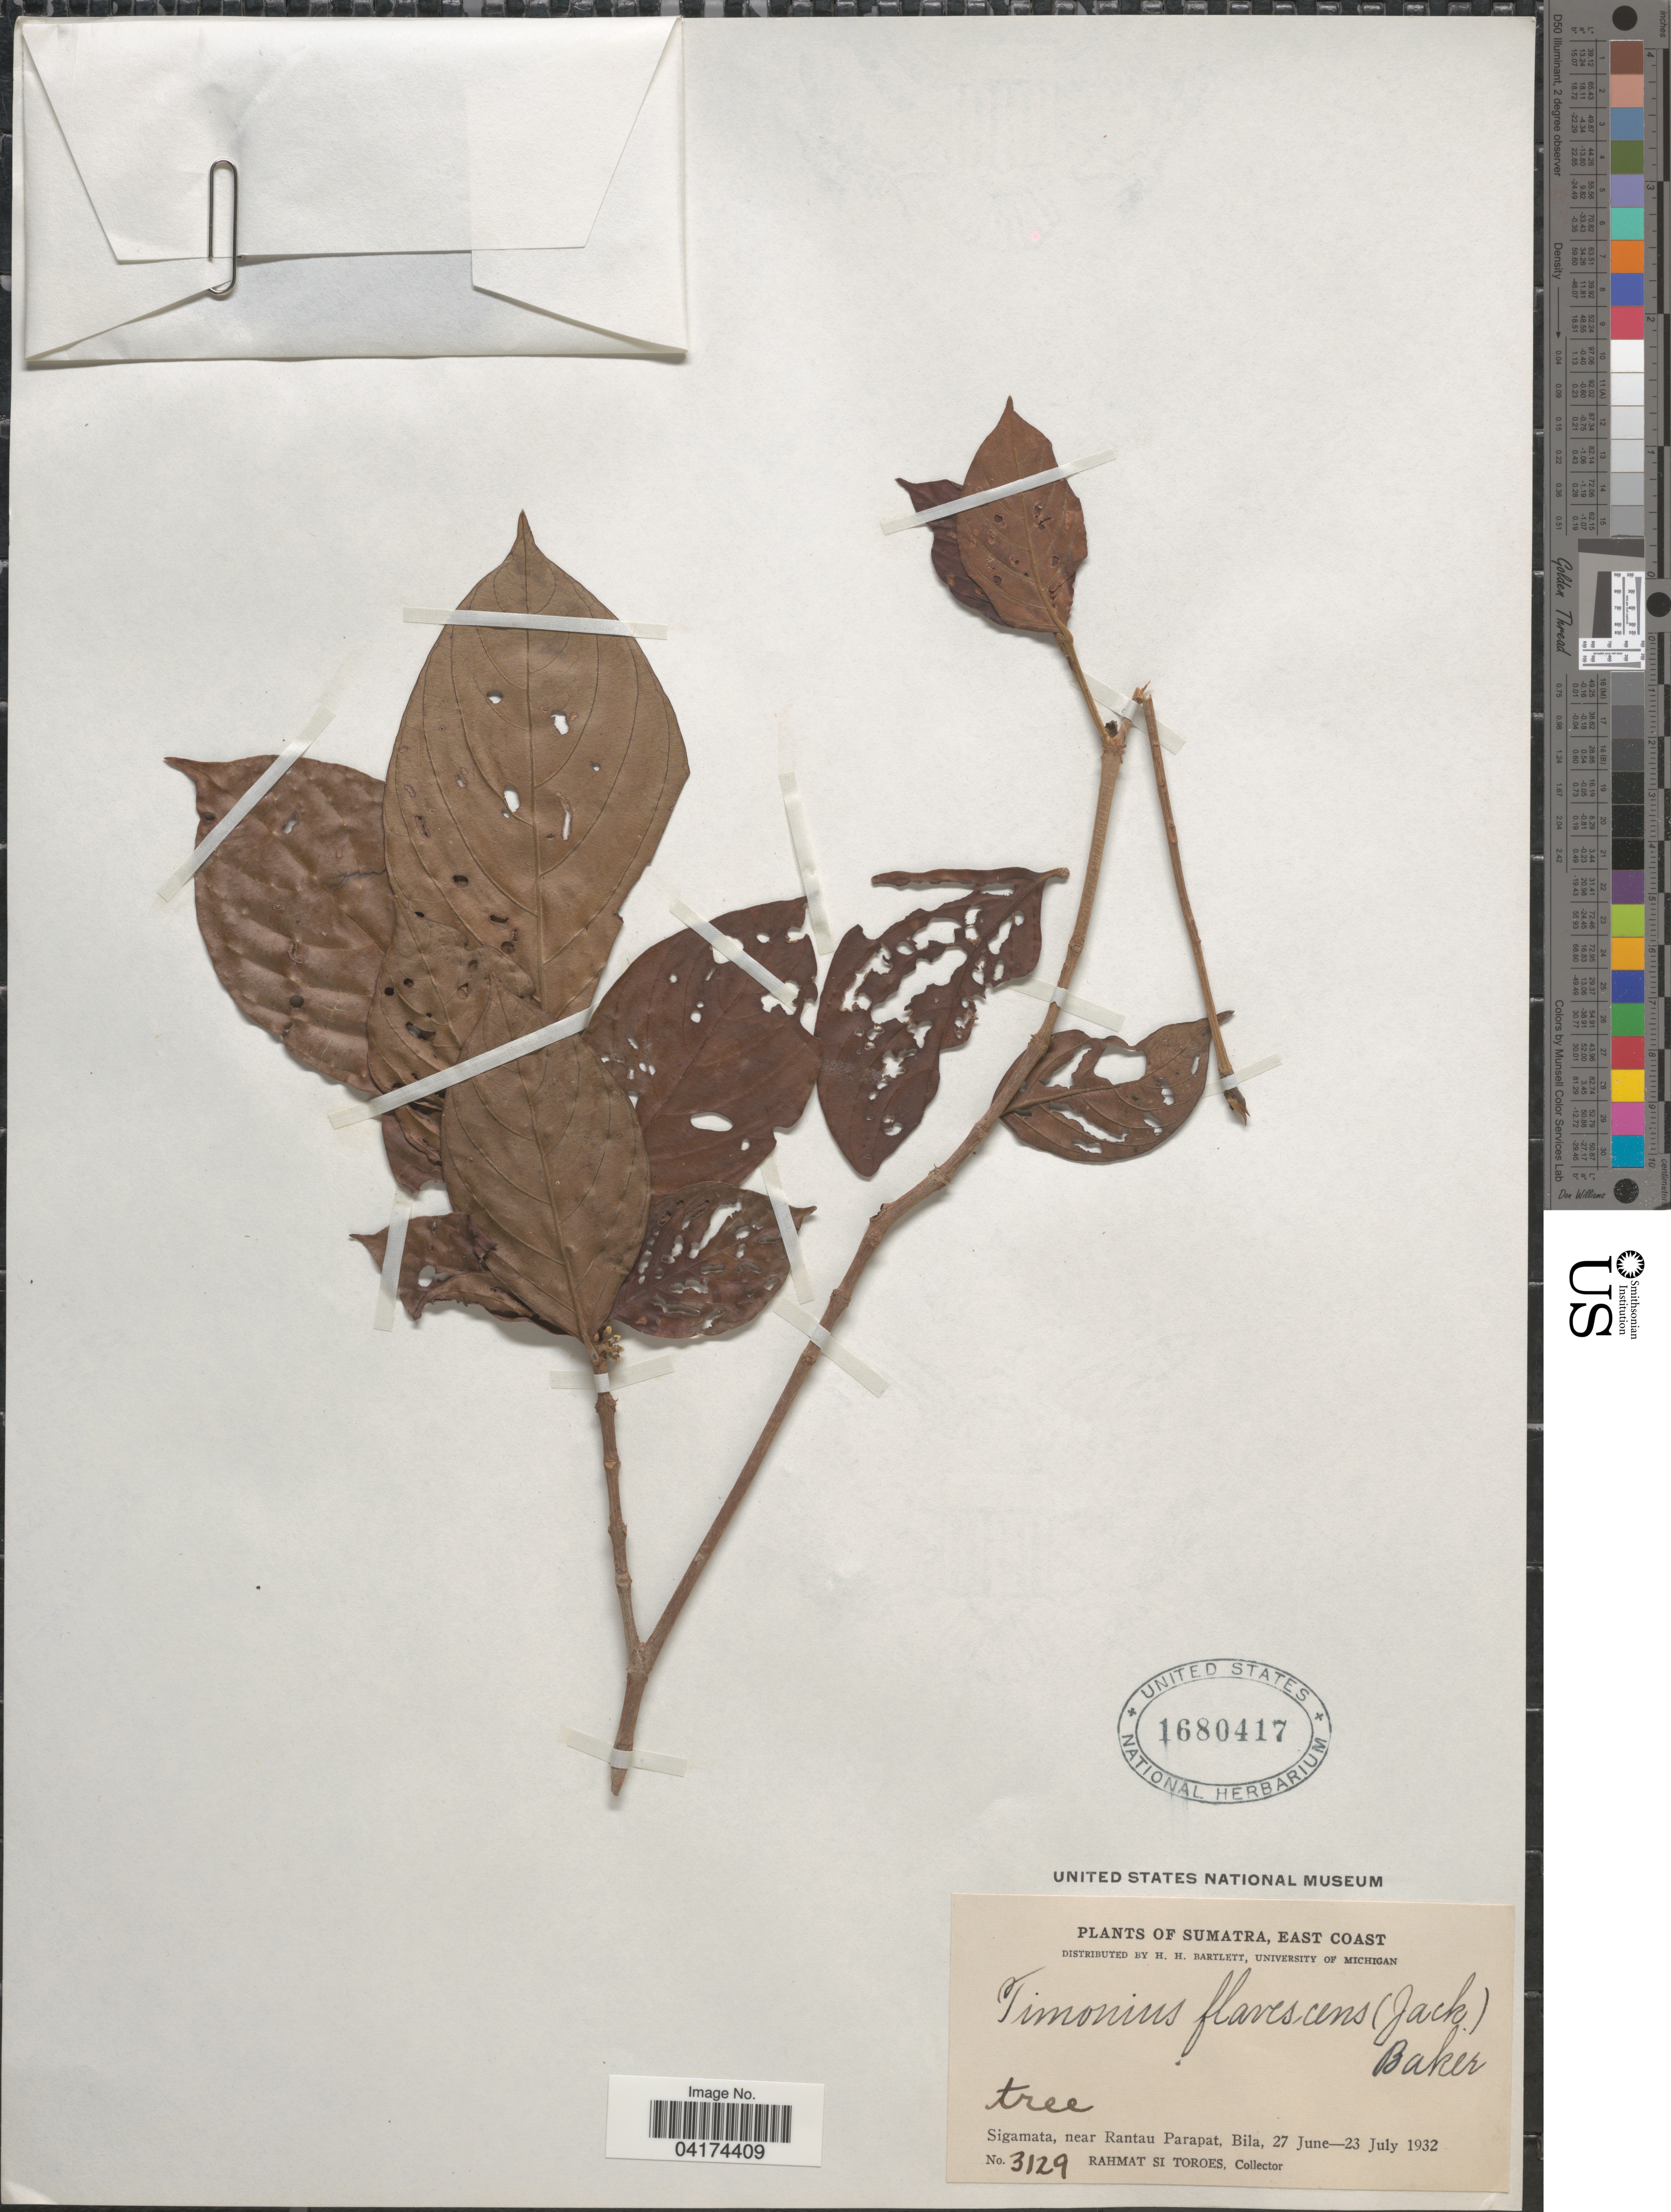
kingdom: Plantae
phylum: Tracheophyta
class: Magnoliopsida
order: Gentianales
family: Rubiaceae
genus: Timonius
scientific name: Timonius flavescens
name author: (Jack) Baker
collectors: Rahmat Si Boeea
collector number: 3129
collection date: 1932-06-27/1932-07-23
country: Indonesia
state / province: Sumatra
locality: East Coast. Sigamata, near Rantau Parapat, Bila.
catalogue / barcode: US 1680417